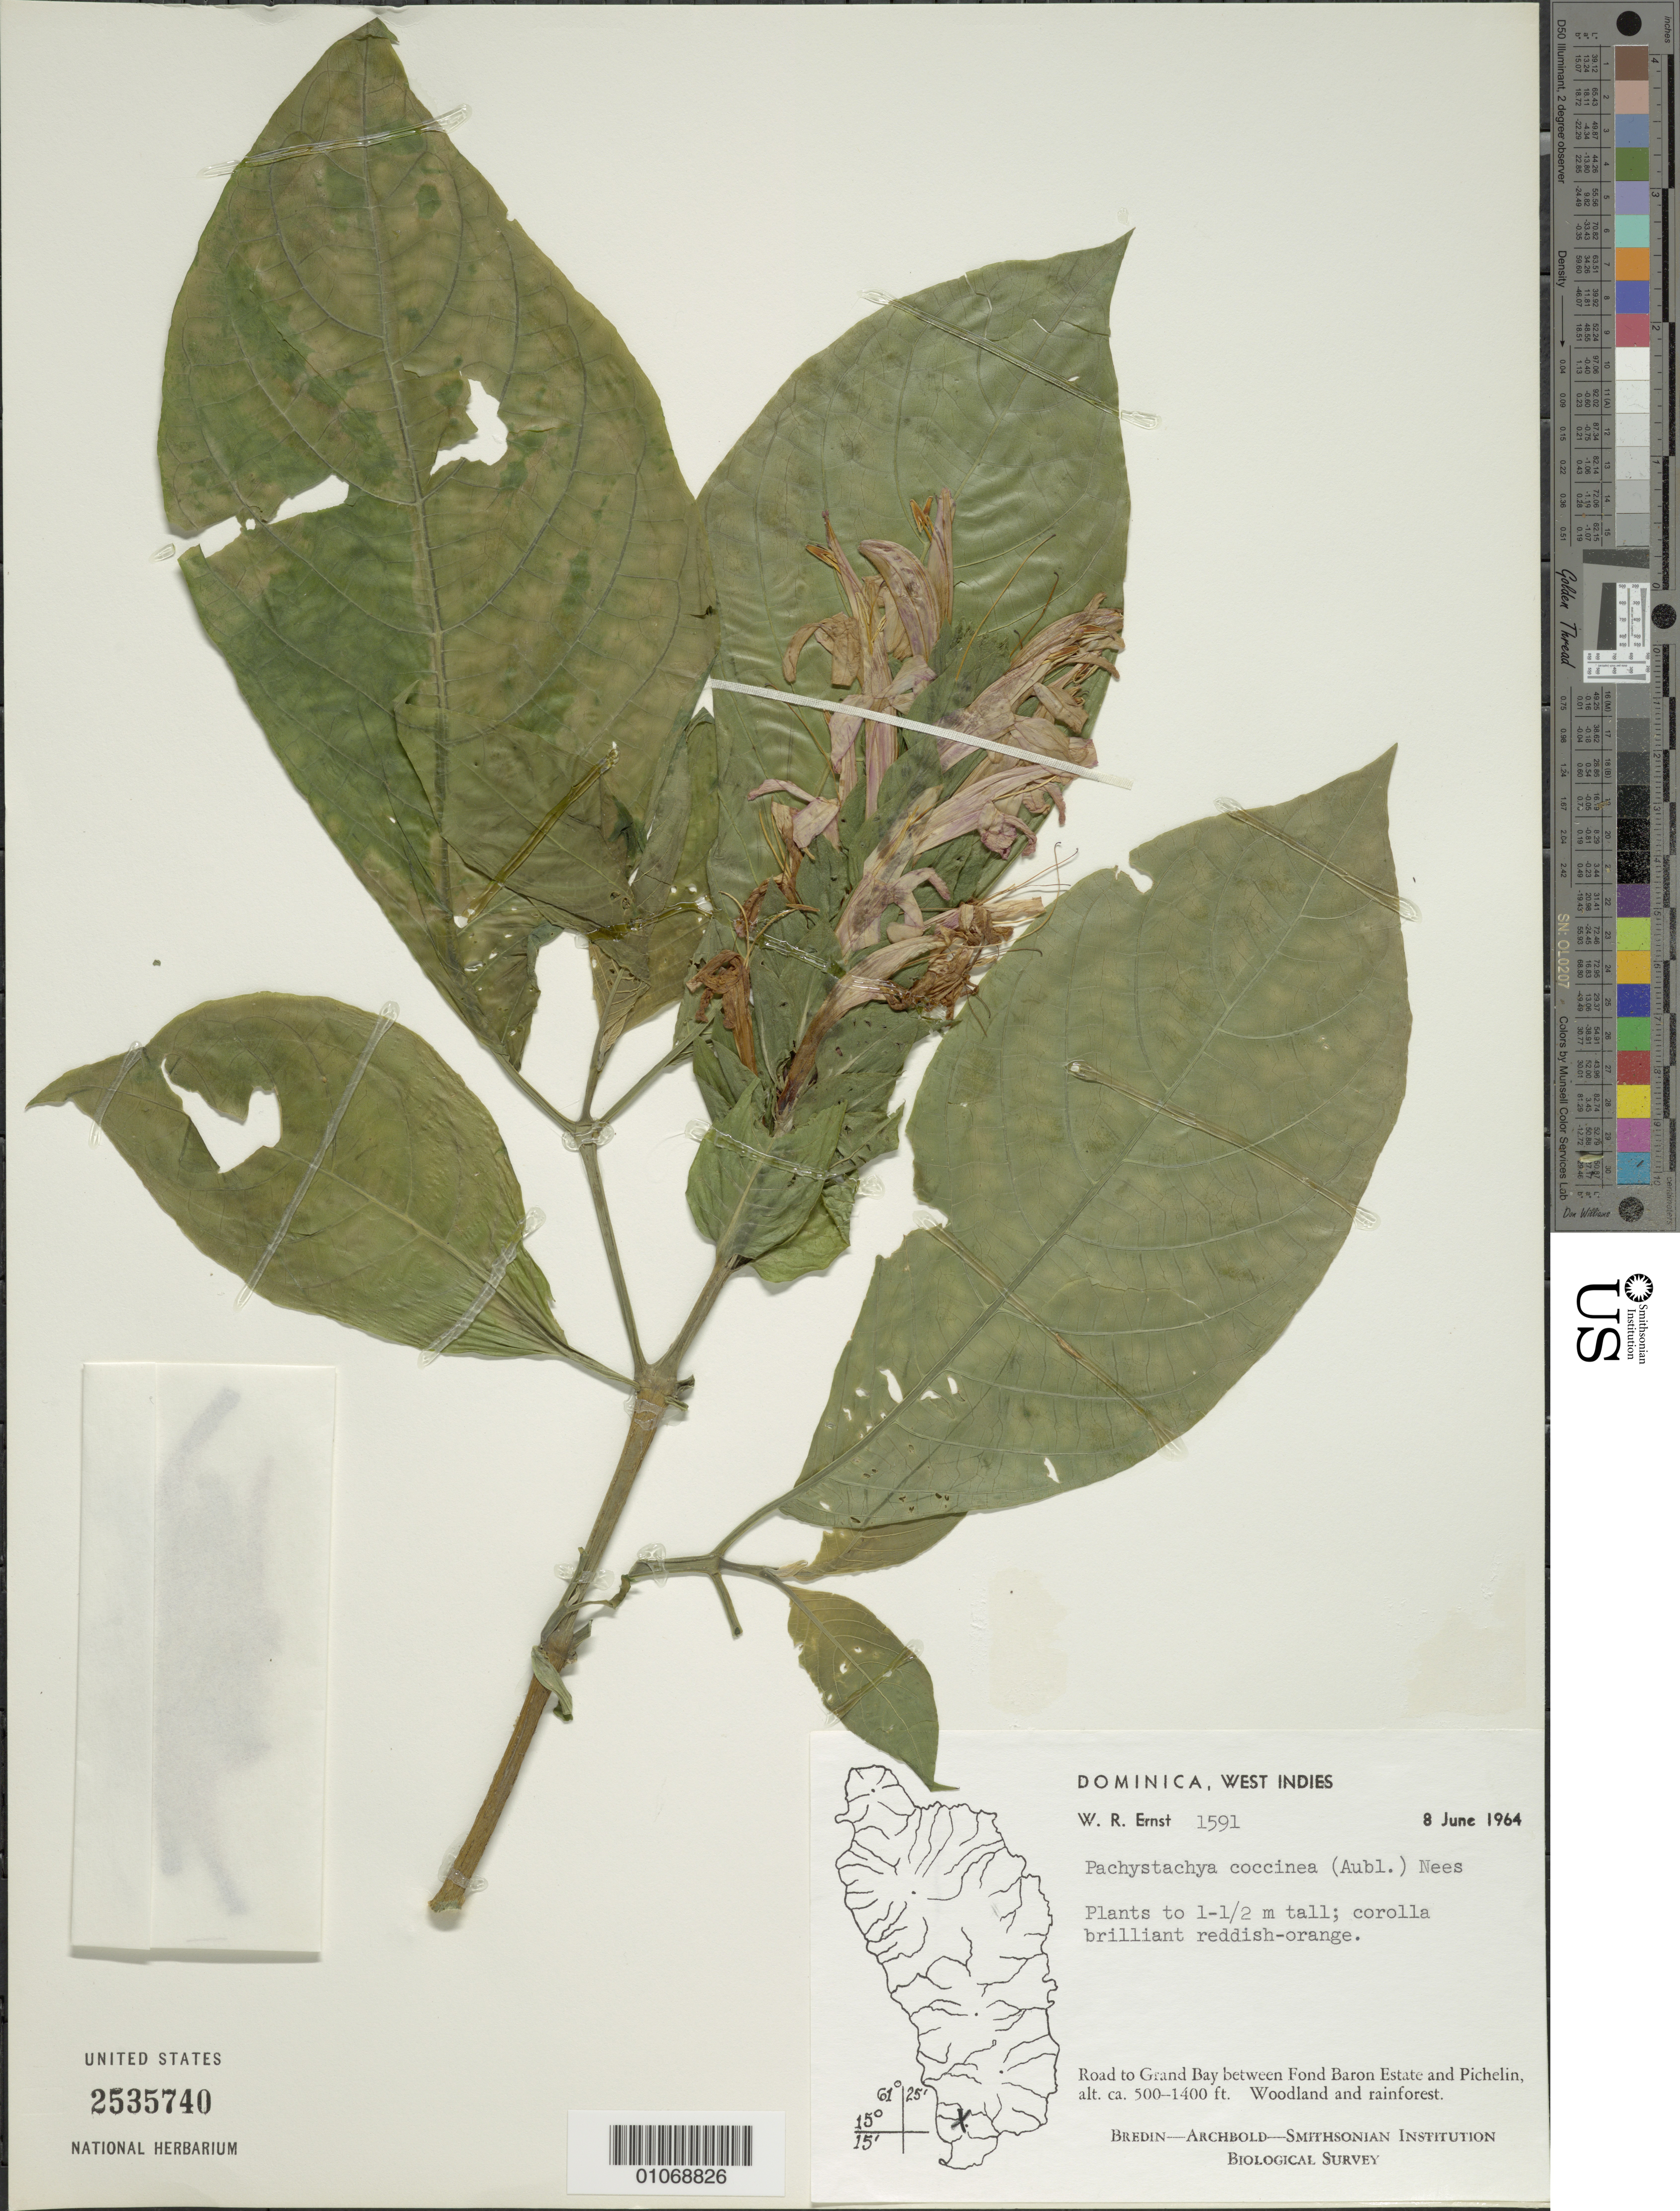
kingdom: Plantae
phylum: Tracheophyta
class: Magnoliopsida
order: Lamiales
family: Acanthaceae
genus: Pachystachys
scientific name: Pachystachys spicata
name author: (Ruiz & Pav.) Wassh.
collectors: W. R. Ernst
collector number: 1591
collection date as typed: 08 Jun 1964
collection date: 1964-06-08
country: Dominica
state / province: St. Luke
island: Dominica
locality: road to Grand Bay between Fond Baron Estate and Pichelin. Woodland and rainforest.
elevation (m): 152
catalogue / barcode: US 2535740